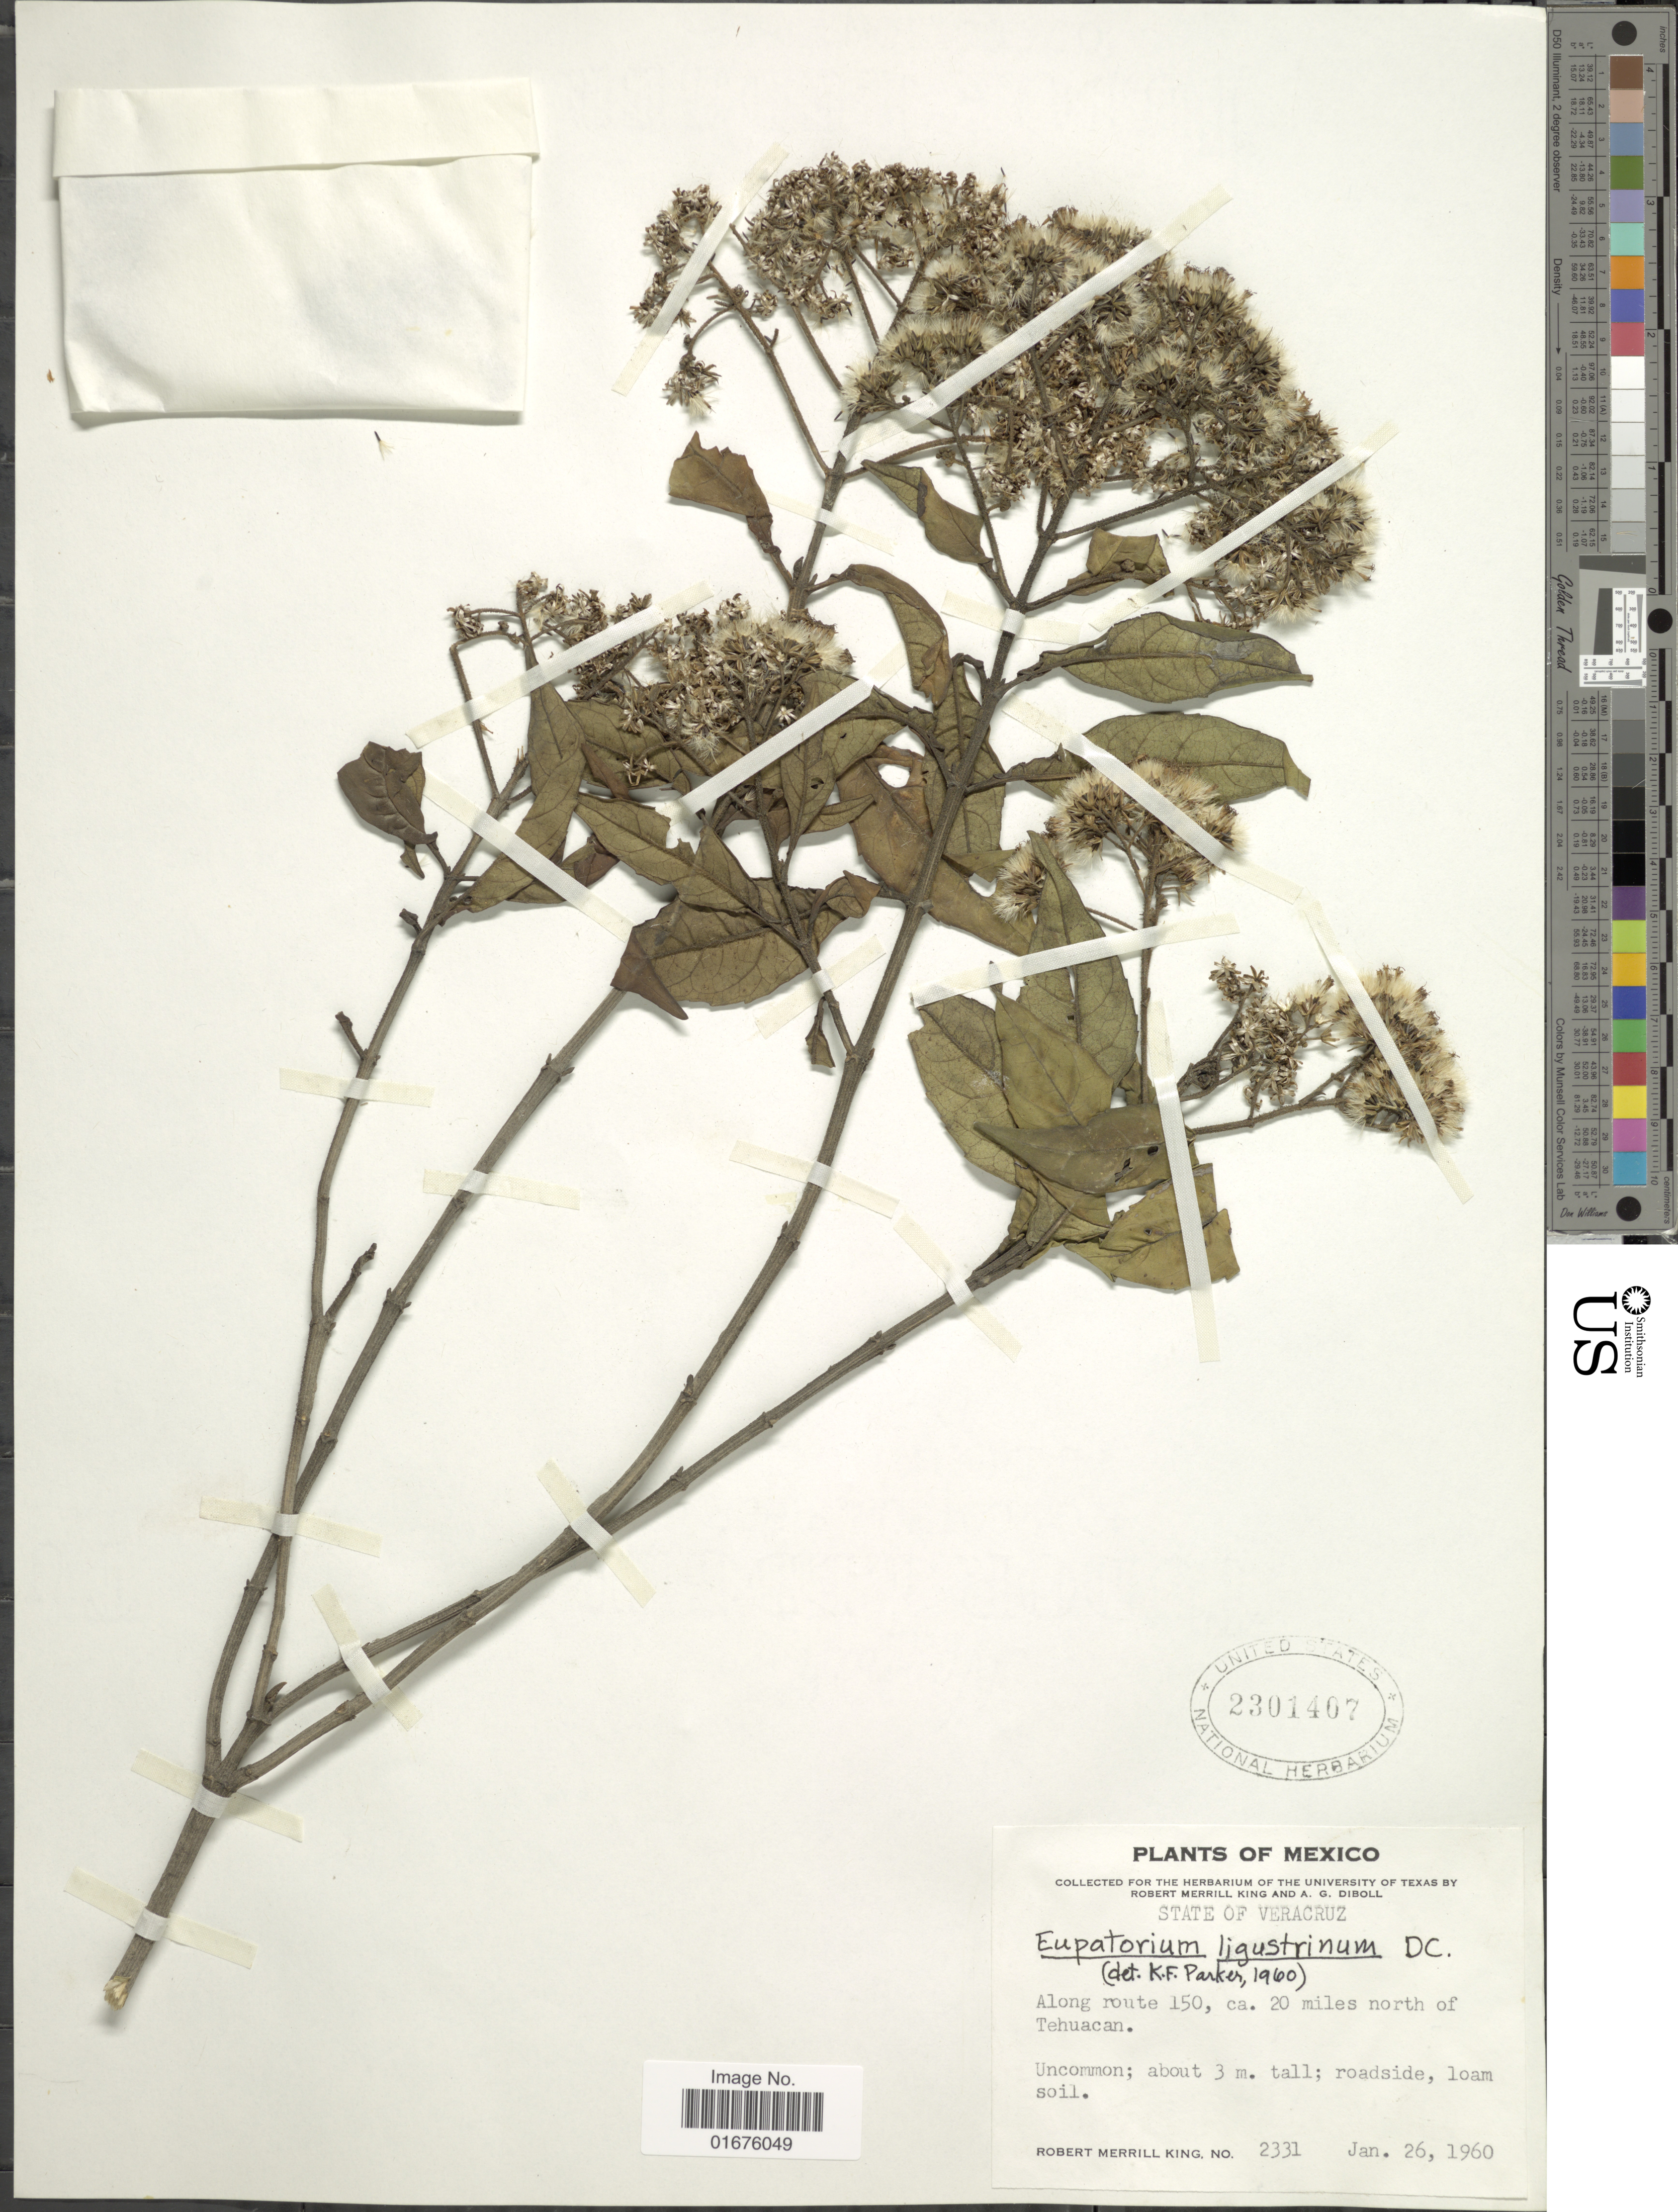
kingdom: Plantae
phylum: Tracheophyta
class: Magnoliopsida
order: Asterales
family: Asteraceae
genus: Ageratina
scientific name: Ageratina ligustrina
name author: (DC.) R.M. King & H. Rob.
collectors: R. M. King & A. Diboll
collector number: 2331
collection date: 1960-01-26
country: Mexico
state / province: Veracruz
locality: Veracruz, along route 150, ca. 20 miles north of Tehuacan, roadside, loam soil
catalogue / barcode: US 2301407